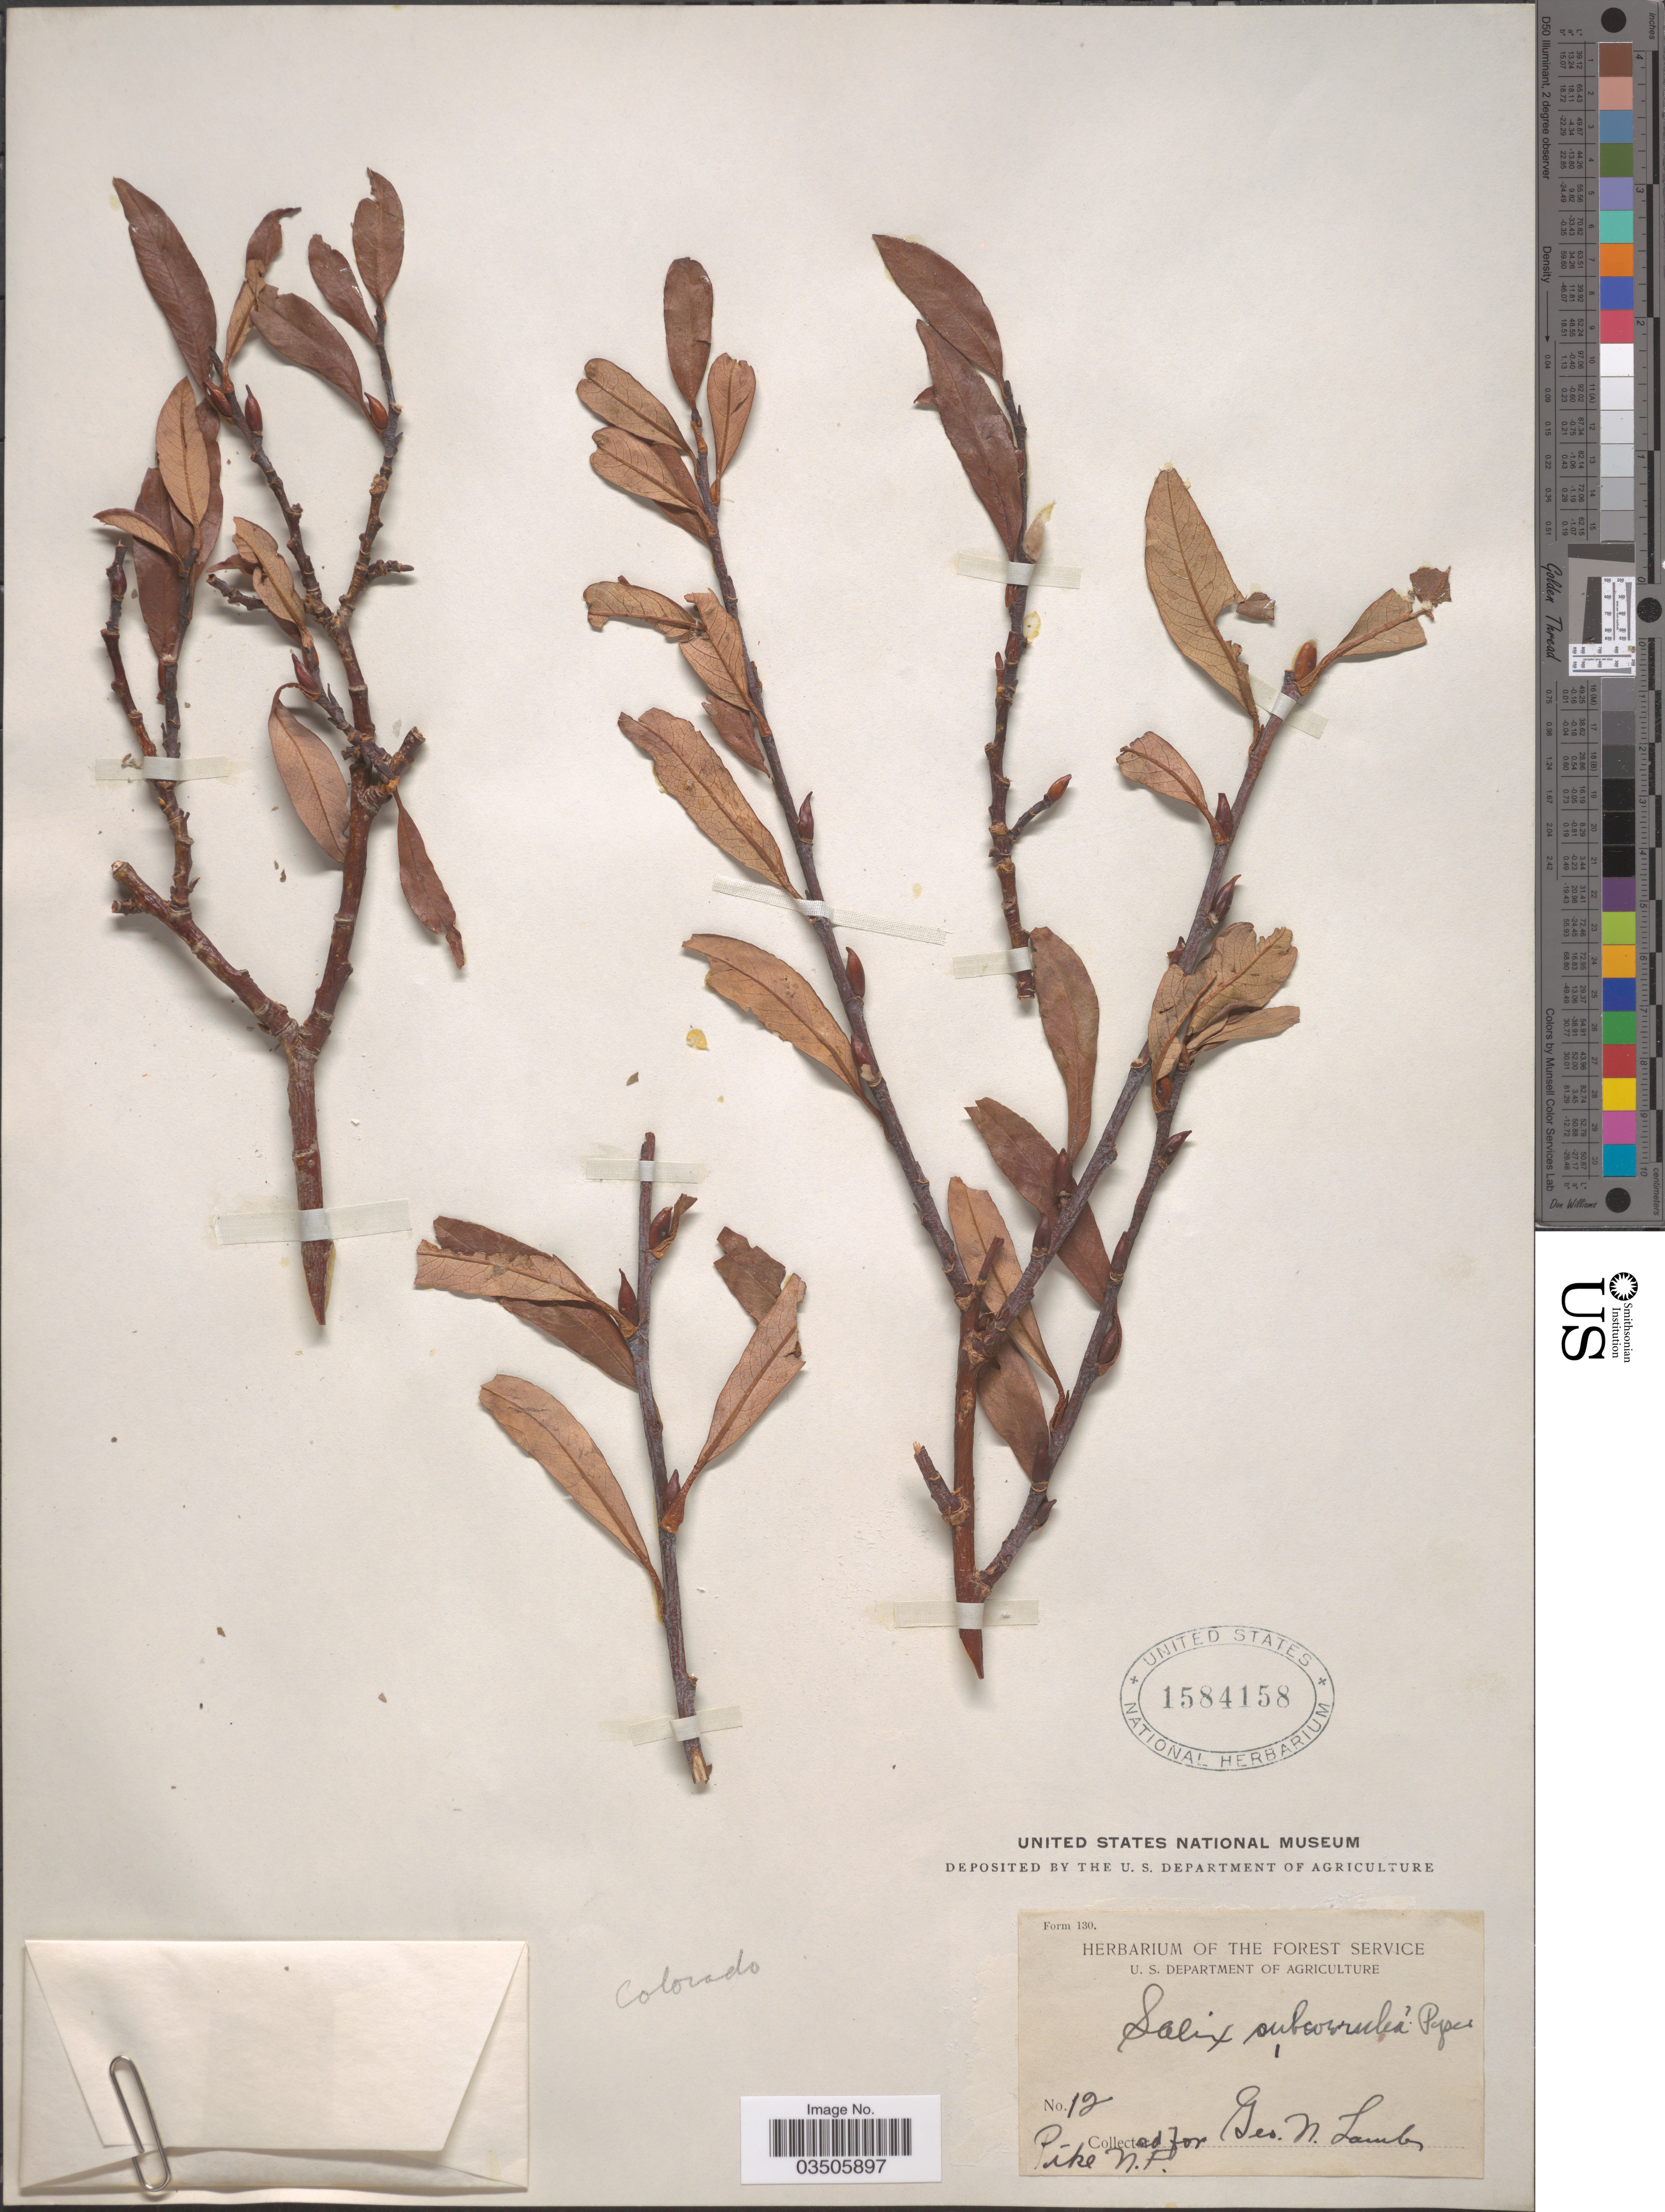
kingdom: Plantae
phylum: Tracheophyta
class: Magnoliopsida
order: Malpighiales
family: Salicaceae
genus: Salix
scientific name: Salix subcoerulea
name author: Piper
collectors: G. N. Lamb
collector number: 12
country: United States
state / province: Colorado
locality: Pike N. F.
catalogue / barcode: US 1584158